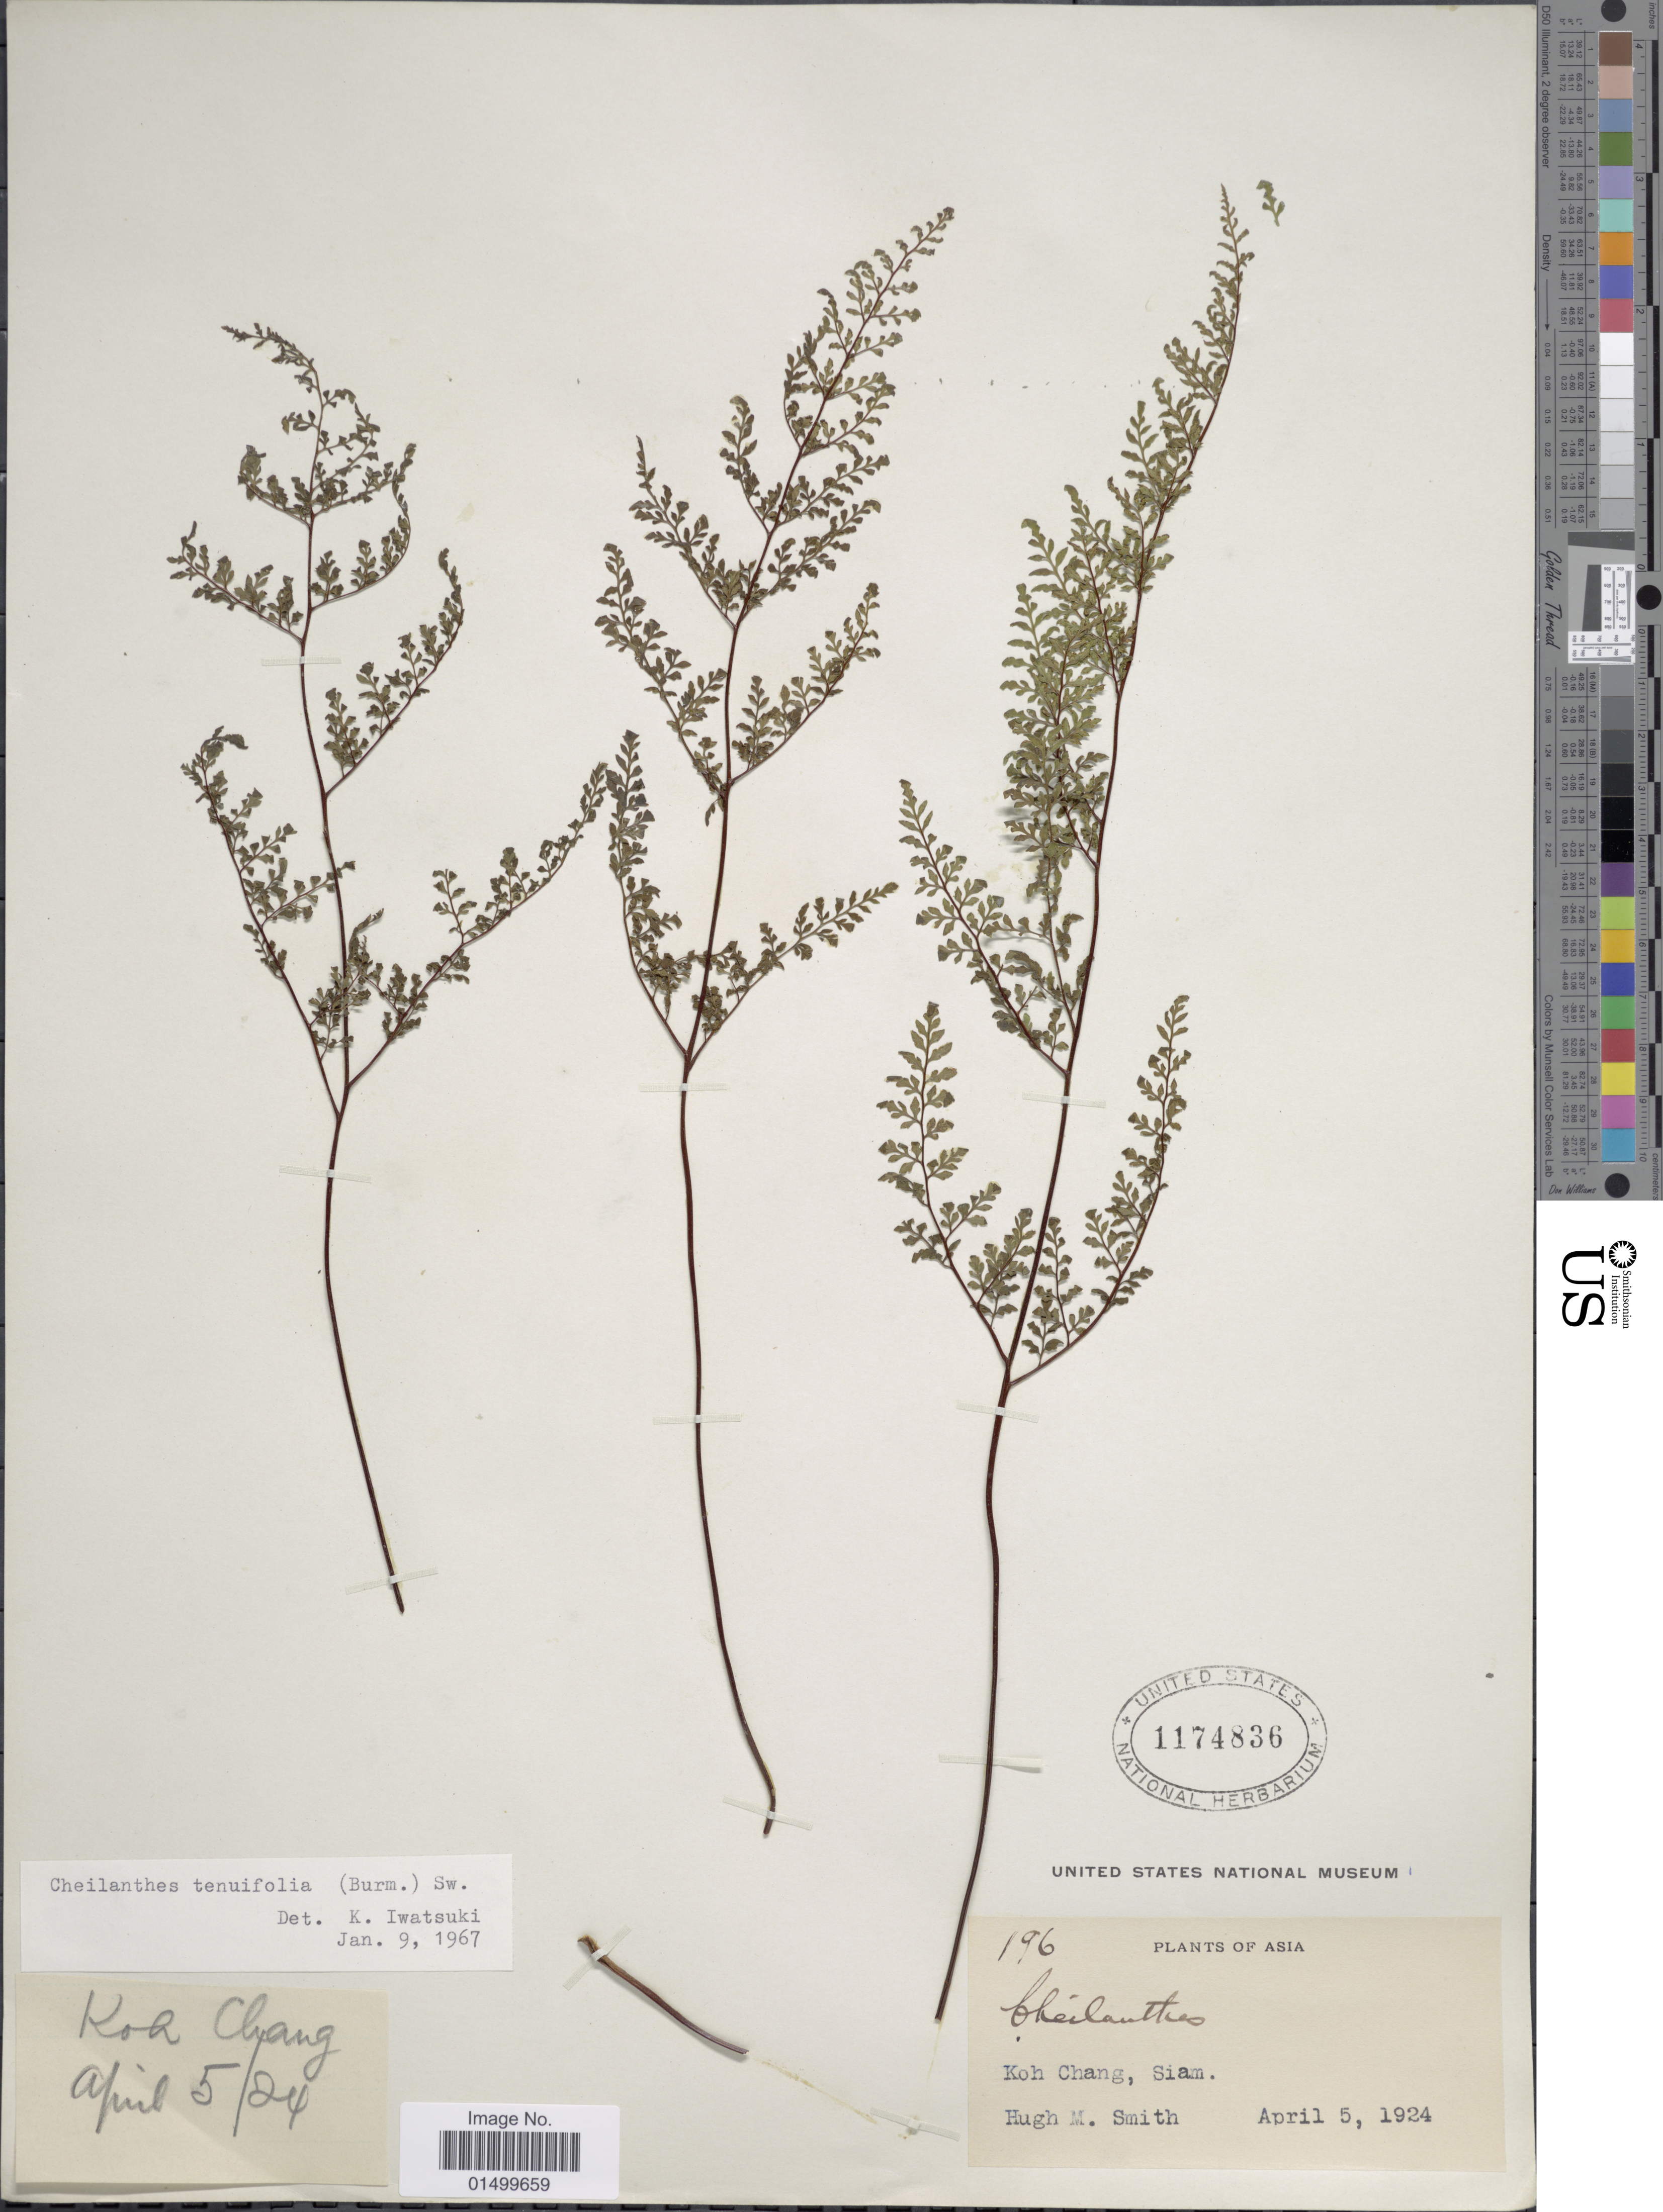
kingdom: Plantae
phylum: Tracheophyta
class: Polypodiopsida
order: Polypodiales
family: Pteridaceae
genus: Cheilanthes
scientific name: Cheilanthes tenuifolia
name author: (Burm. f.) Sw.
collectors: H. M. Smith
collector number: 196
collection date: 1924-04-05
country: Thailand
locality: Koh Chang, Siam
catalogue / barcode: US 1174836